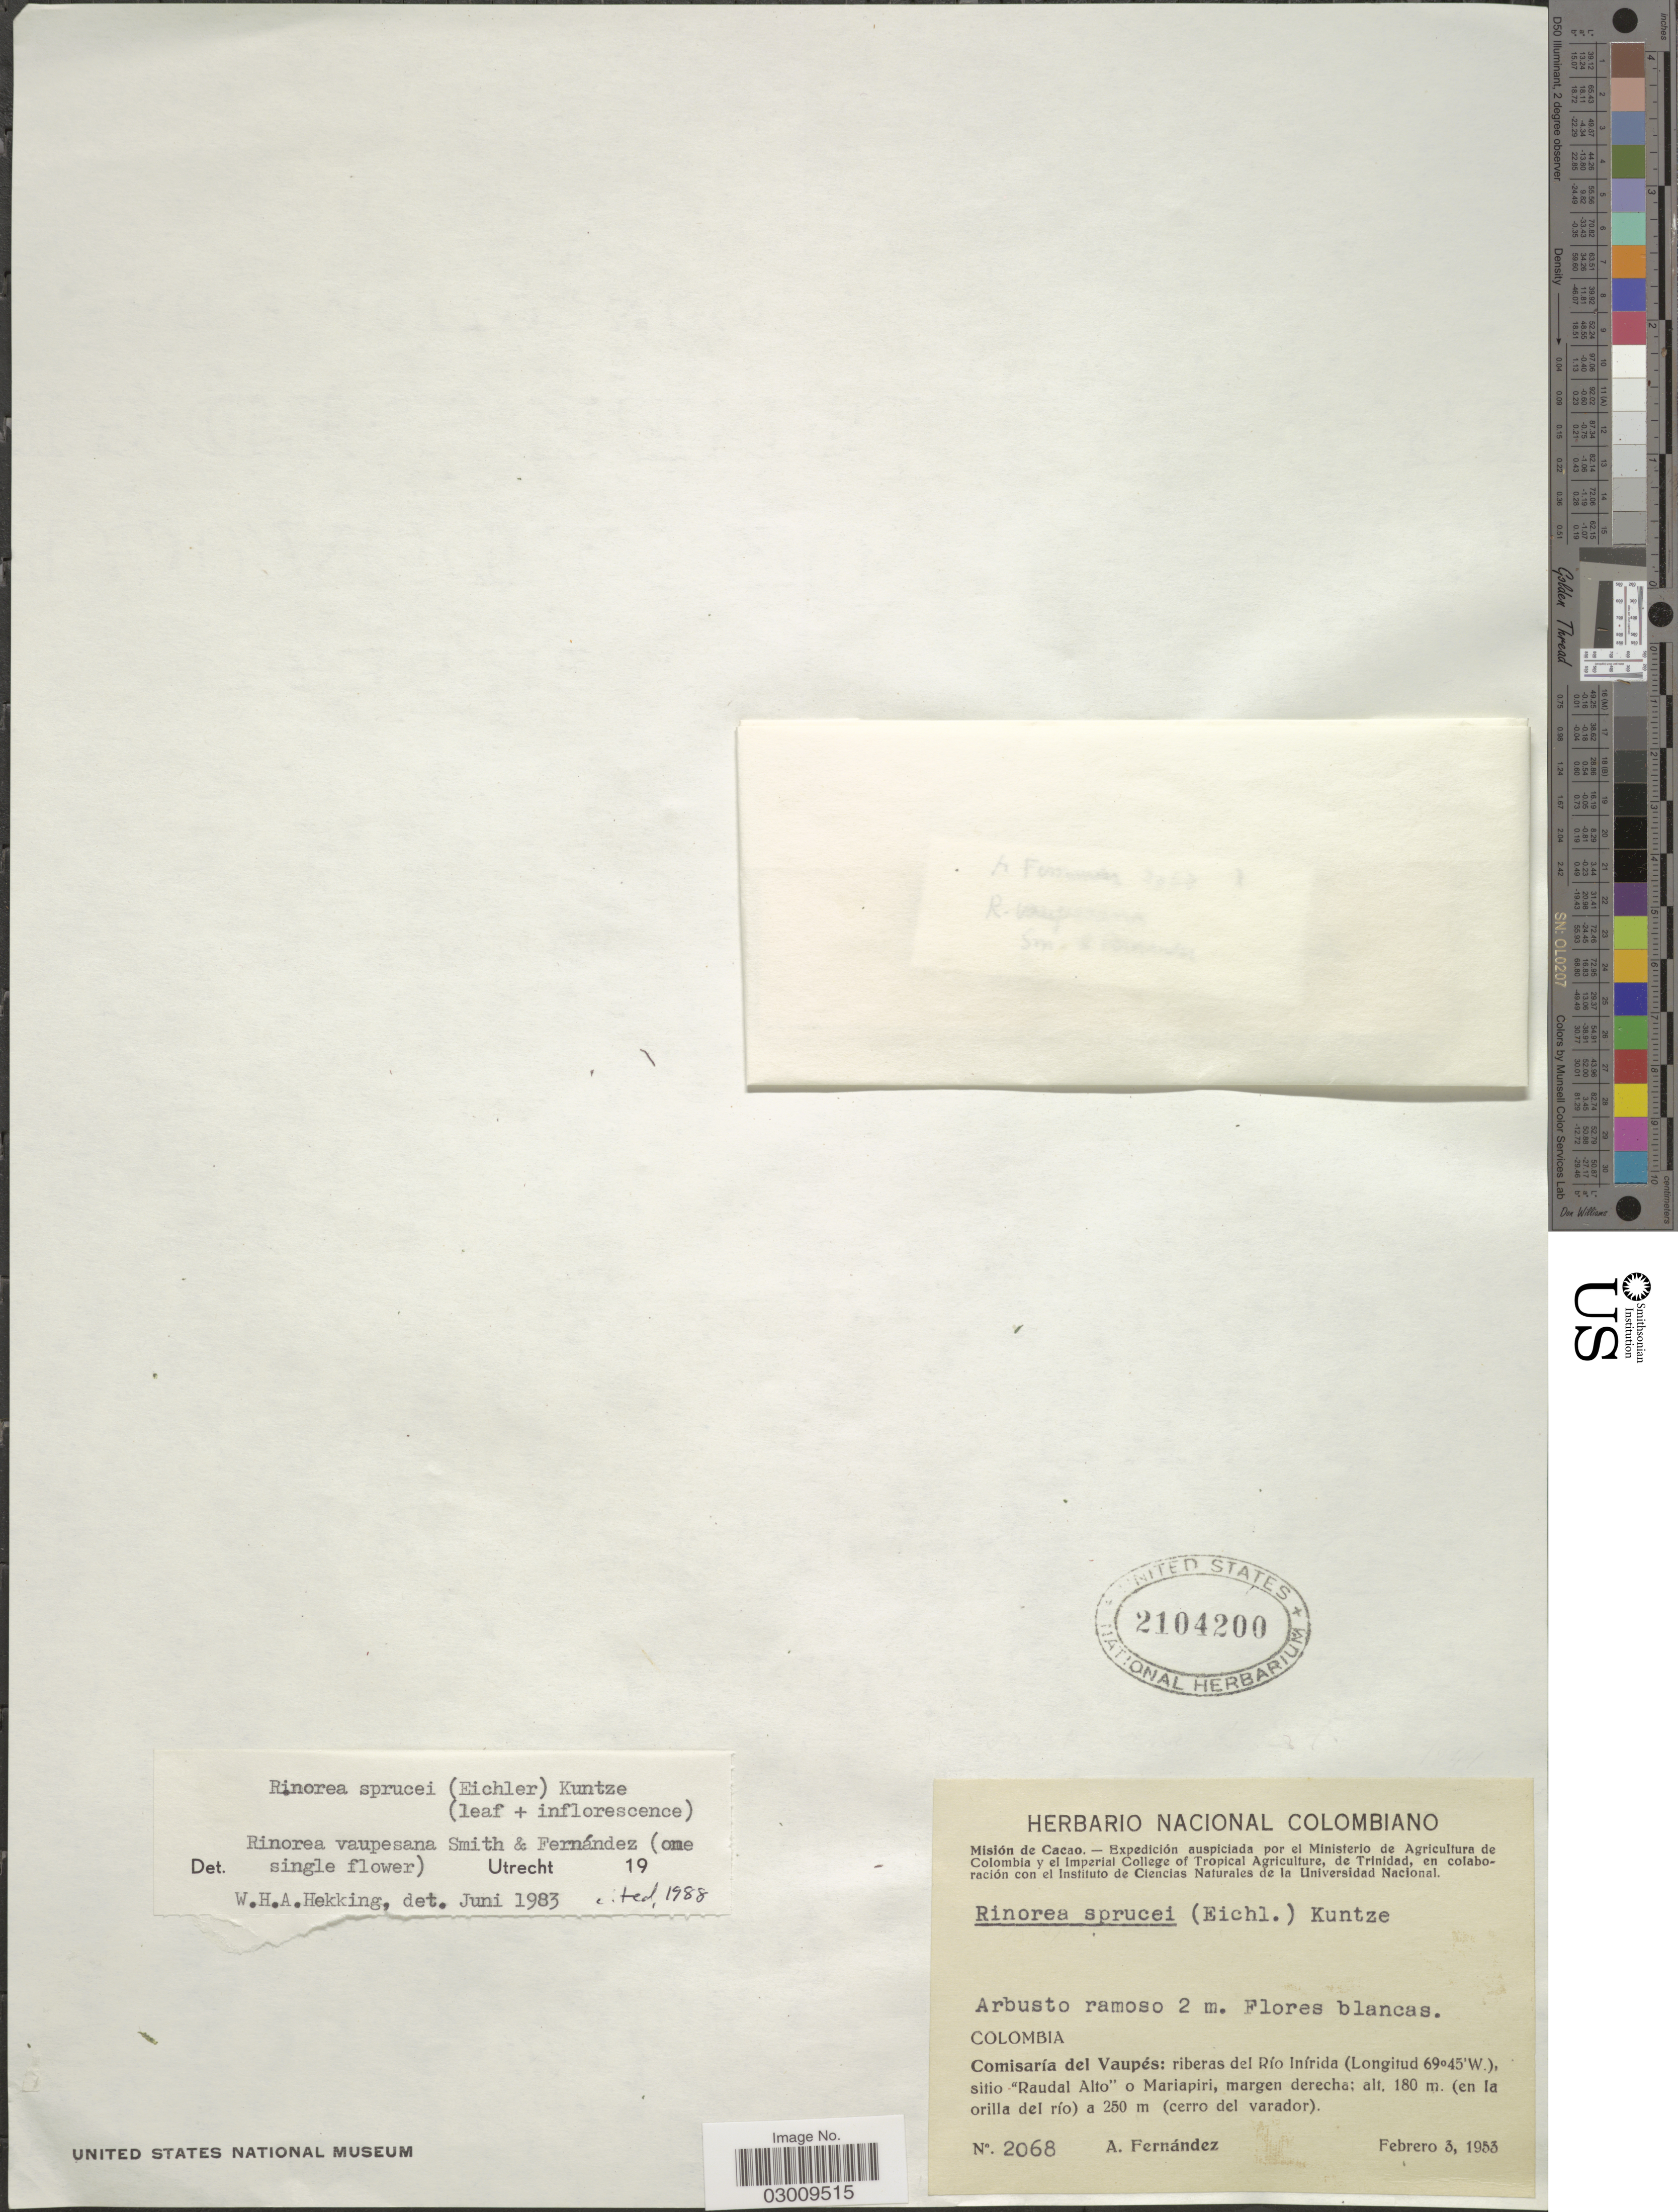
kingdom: Plantae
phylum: Tracheophyta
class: Magnoliopsida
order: Malpighiales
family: Violaceae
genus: Rinorea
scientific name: Rinorea sprucei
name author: (Eichler) Kuntze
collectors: A. Fernández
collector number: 2068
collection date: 1953-02-03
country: Colombia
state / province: Vaupés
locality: Comisaría del Vaupés: riberas del Río Inírida, sitio "Raudal Alto" o Mariapiri, margen derecha: (en la orilla del rí).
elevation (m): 180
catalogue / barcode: US 2104200